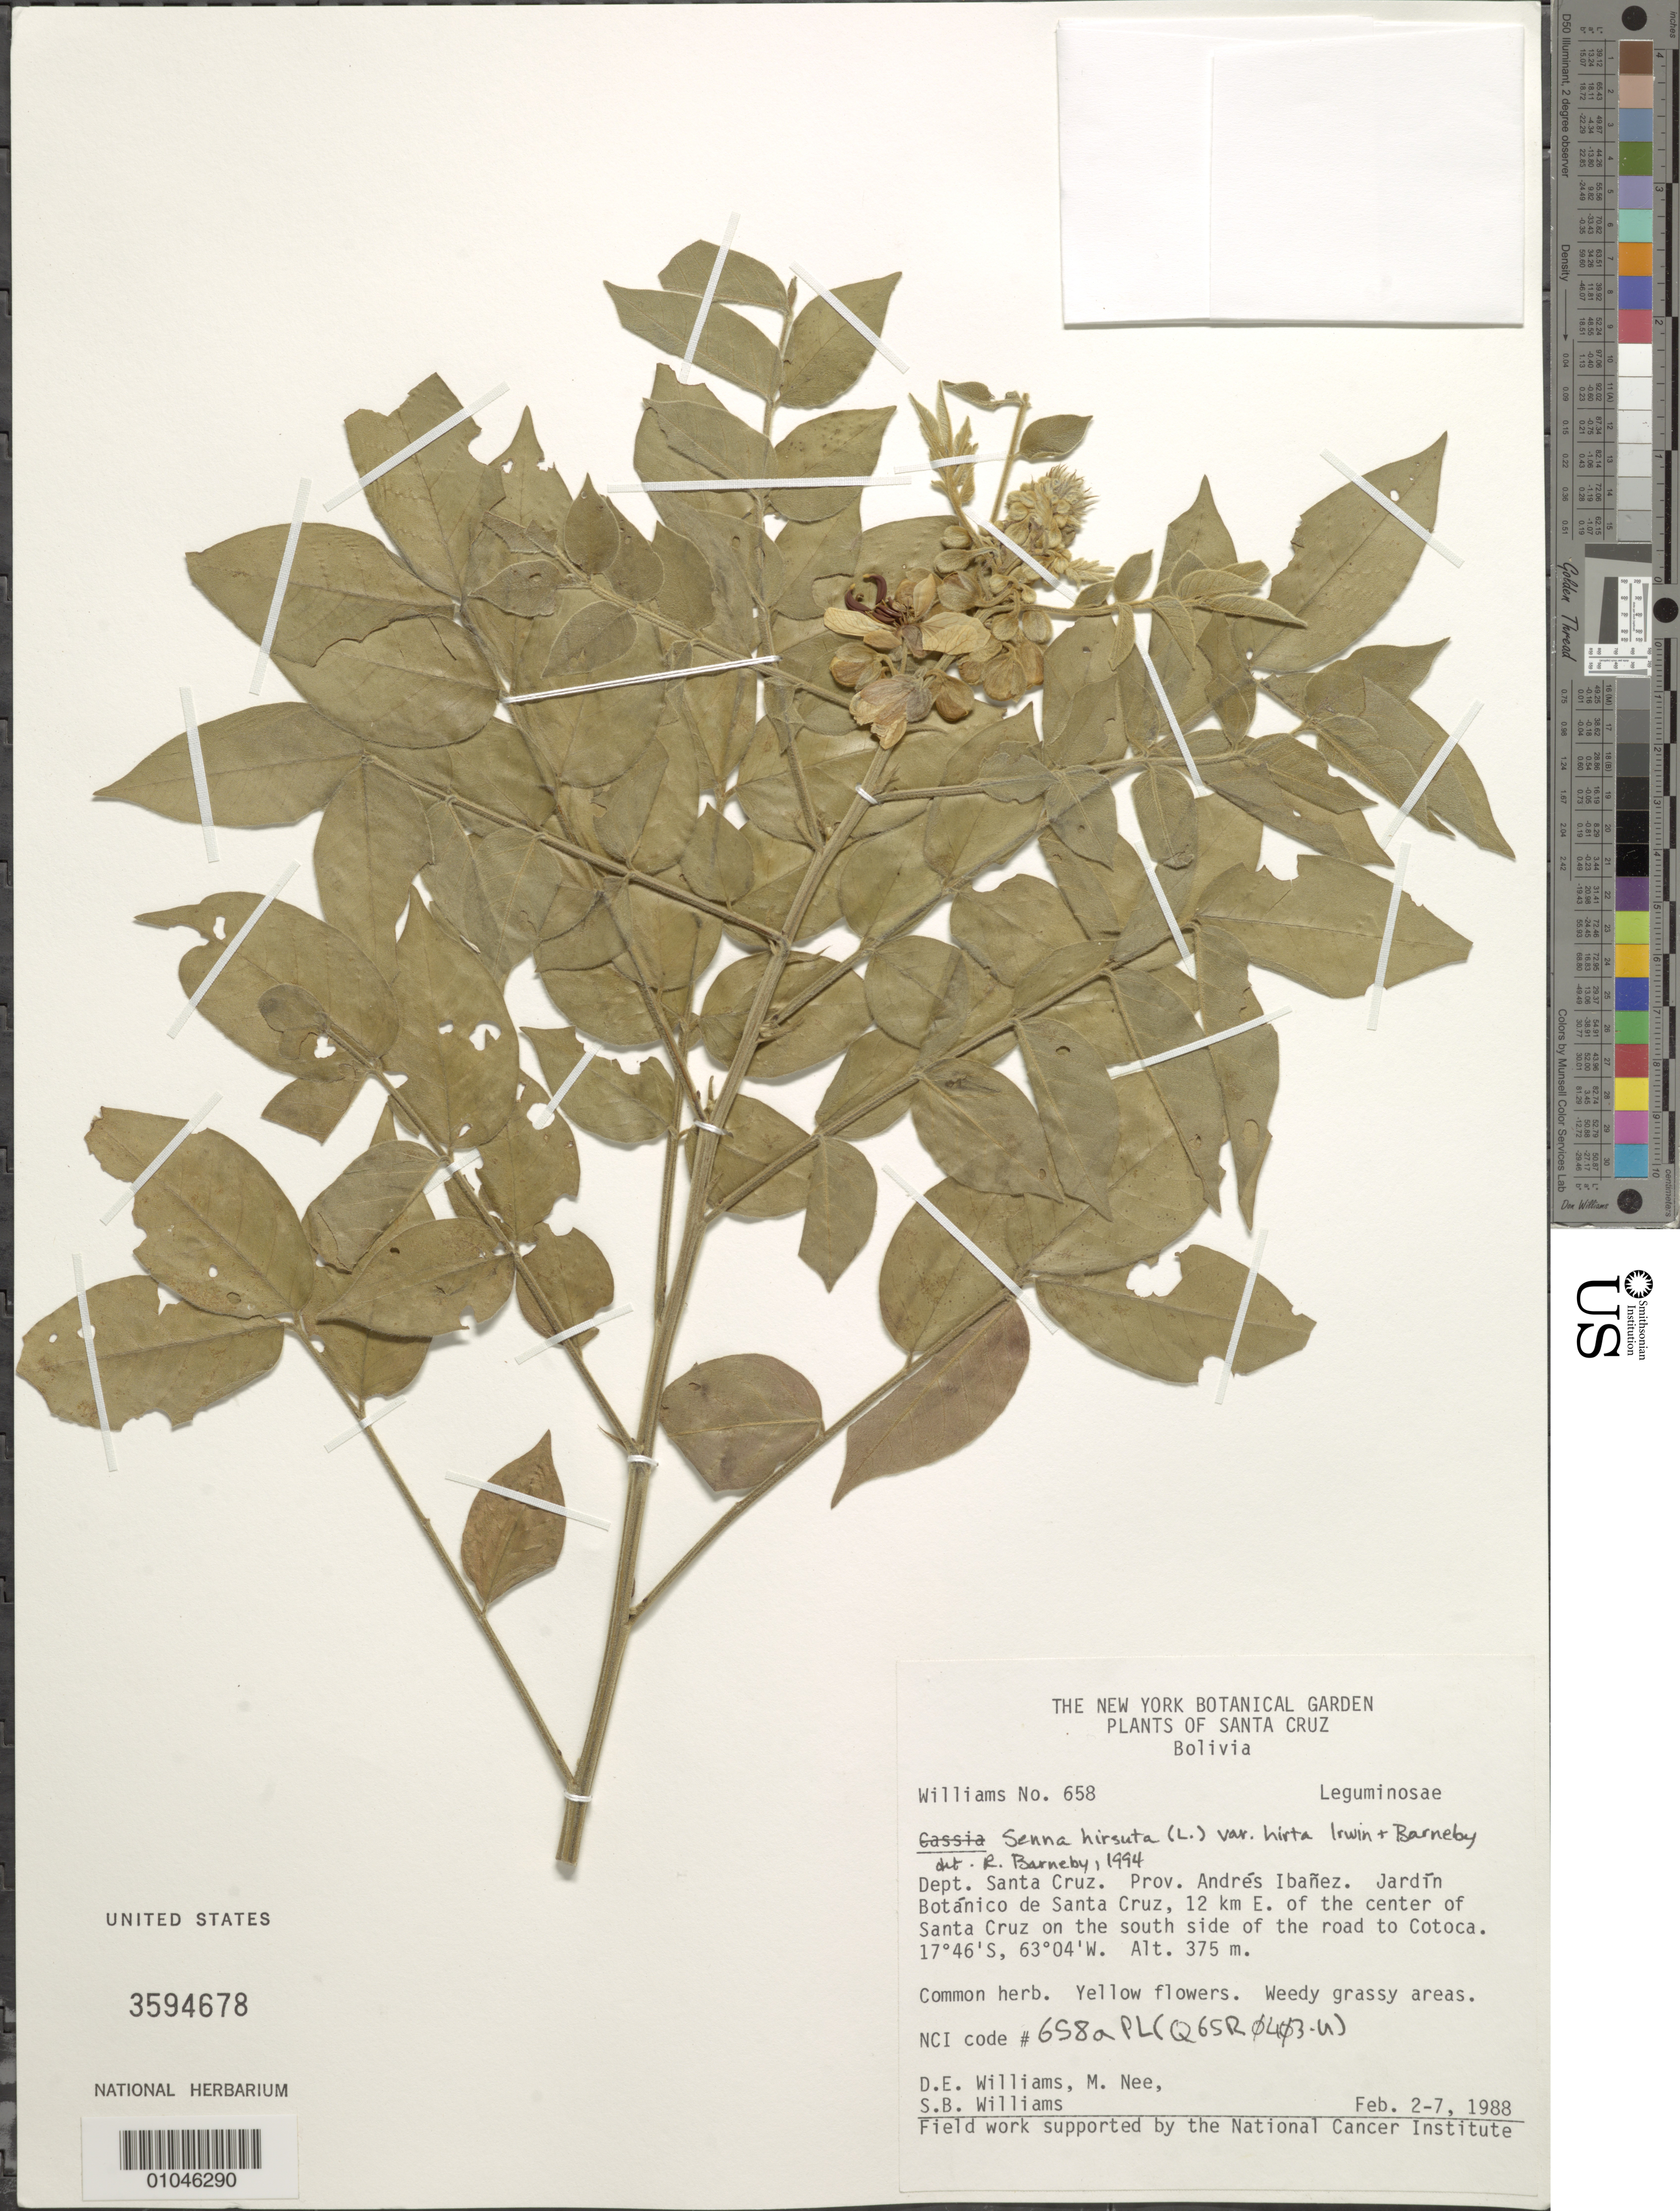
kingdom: Plantae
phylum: Tracheophyta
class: Magnoliopsida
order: Fabales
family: Fabaceae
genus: Senna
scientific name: Senna hirsuta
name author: (L.) H.S. Irwin & Barneby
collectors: D. E. Williams, M. Nee & S. B. Williams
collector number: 658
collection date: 1988-02-02/1988-02-07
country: Bolivia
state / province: Santa Cruz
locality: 12 km E of center of Santa Cruz on S side of road to Cotoca, Jardin Botanico de Santa Cruz, Prov. Andres Ibanez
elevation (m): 375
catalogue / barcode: US 3594678